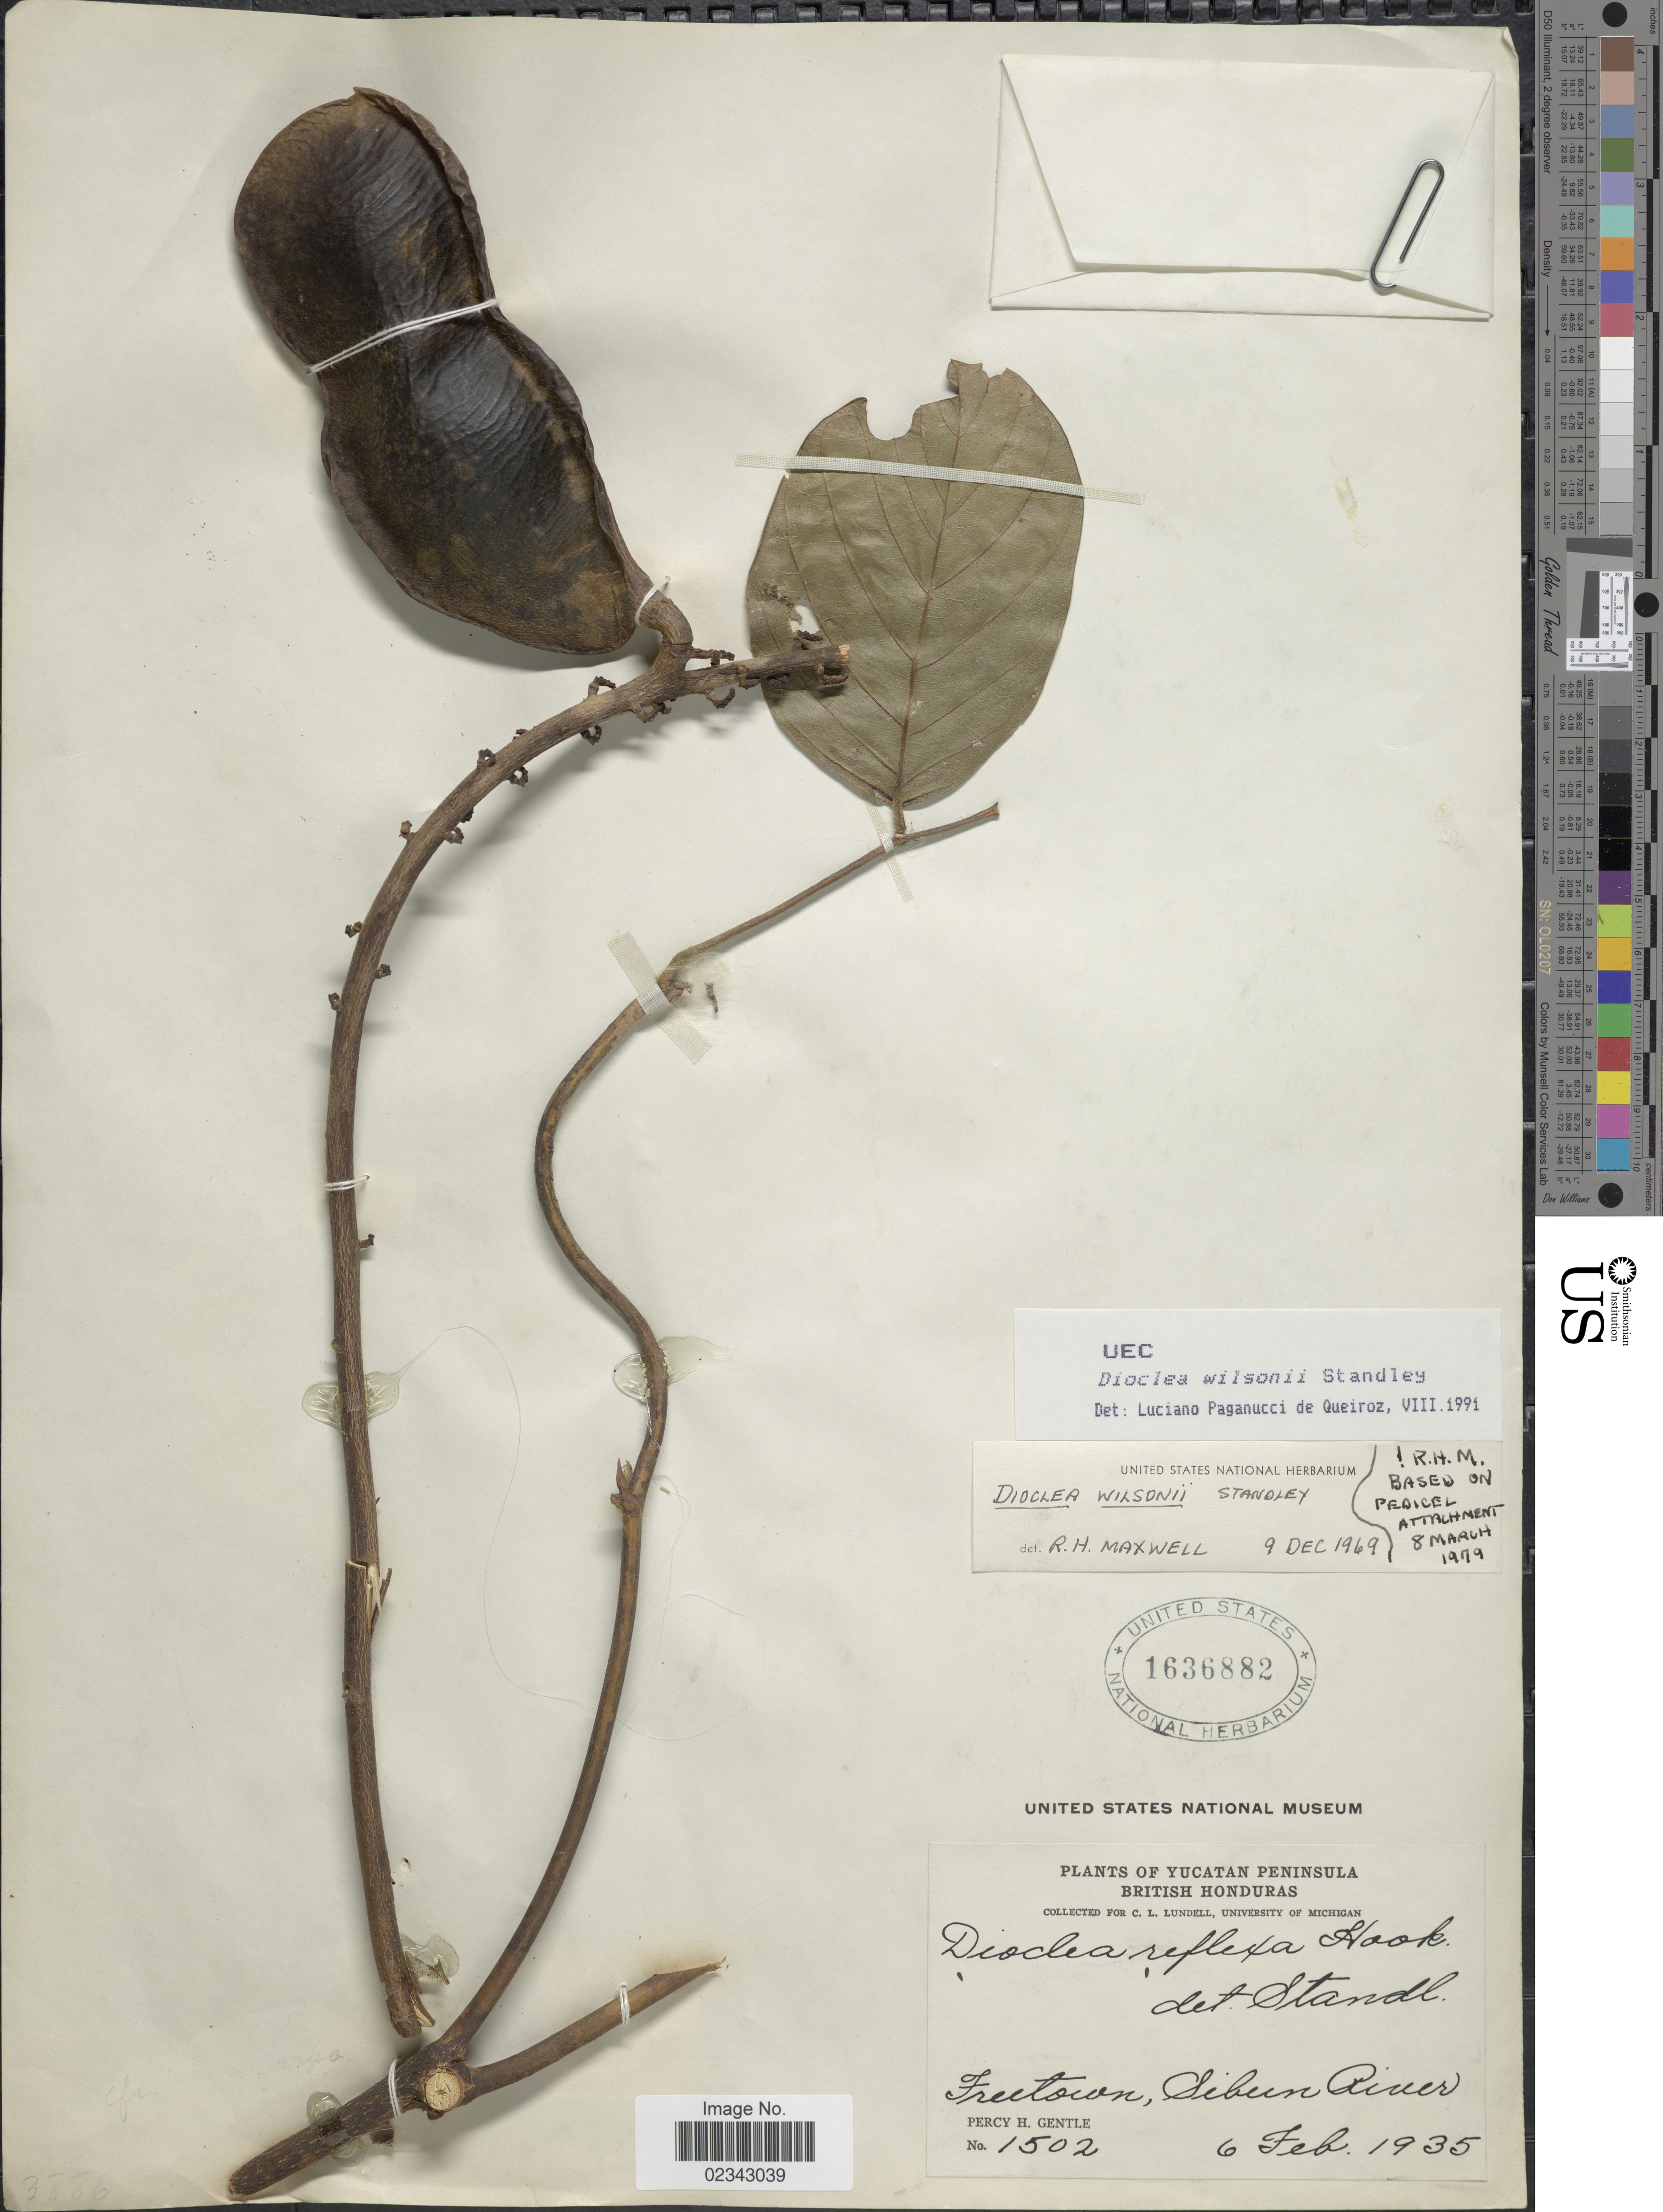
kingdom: Plantae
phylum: Tracheophyta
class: Magnoliopsida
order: Fabales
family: Fabaceae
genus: Macropsychanthus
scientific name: Macropsychanthus wilsonii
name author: (Standl.) L.P. Queiroz & Snak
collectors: P. H. Gentle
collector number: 1502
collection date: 1935-02-06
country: Belize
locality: Yucatan Peninsula, British Honduras, Freetown, Sibun River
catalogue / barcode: US 1636882